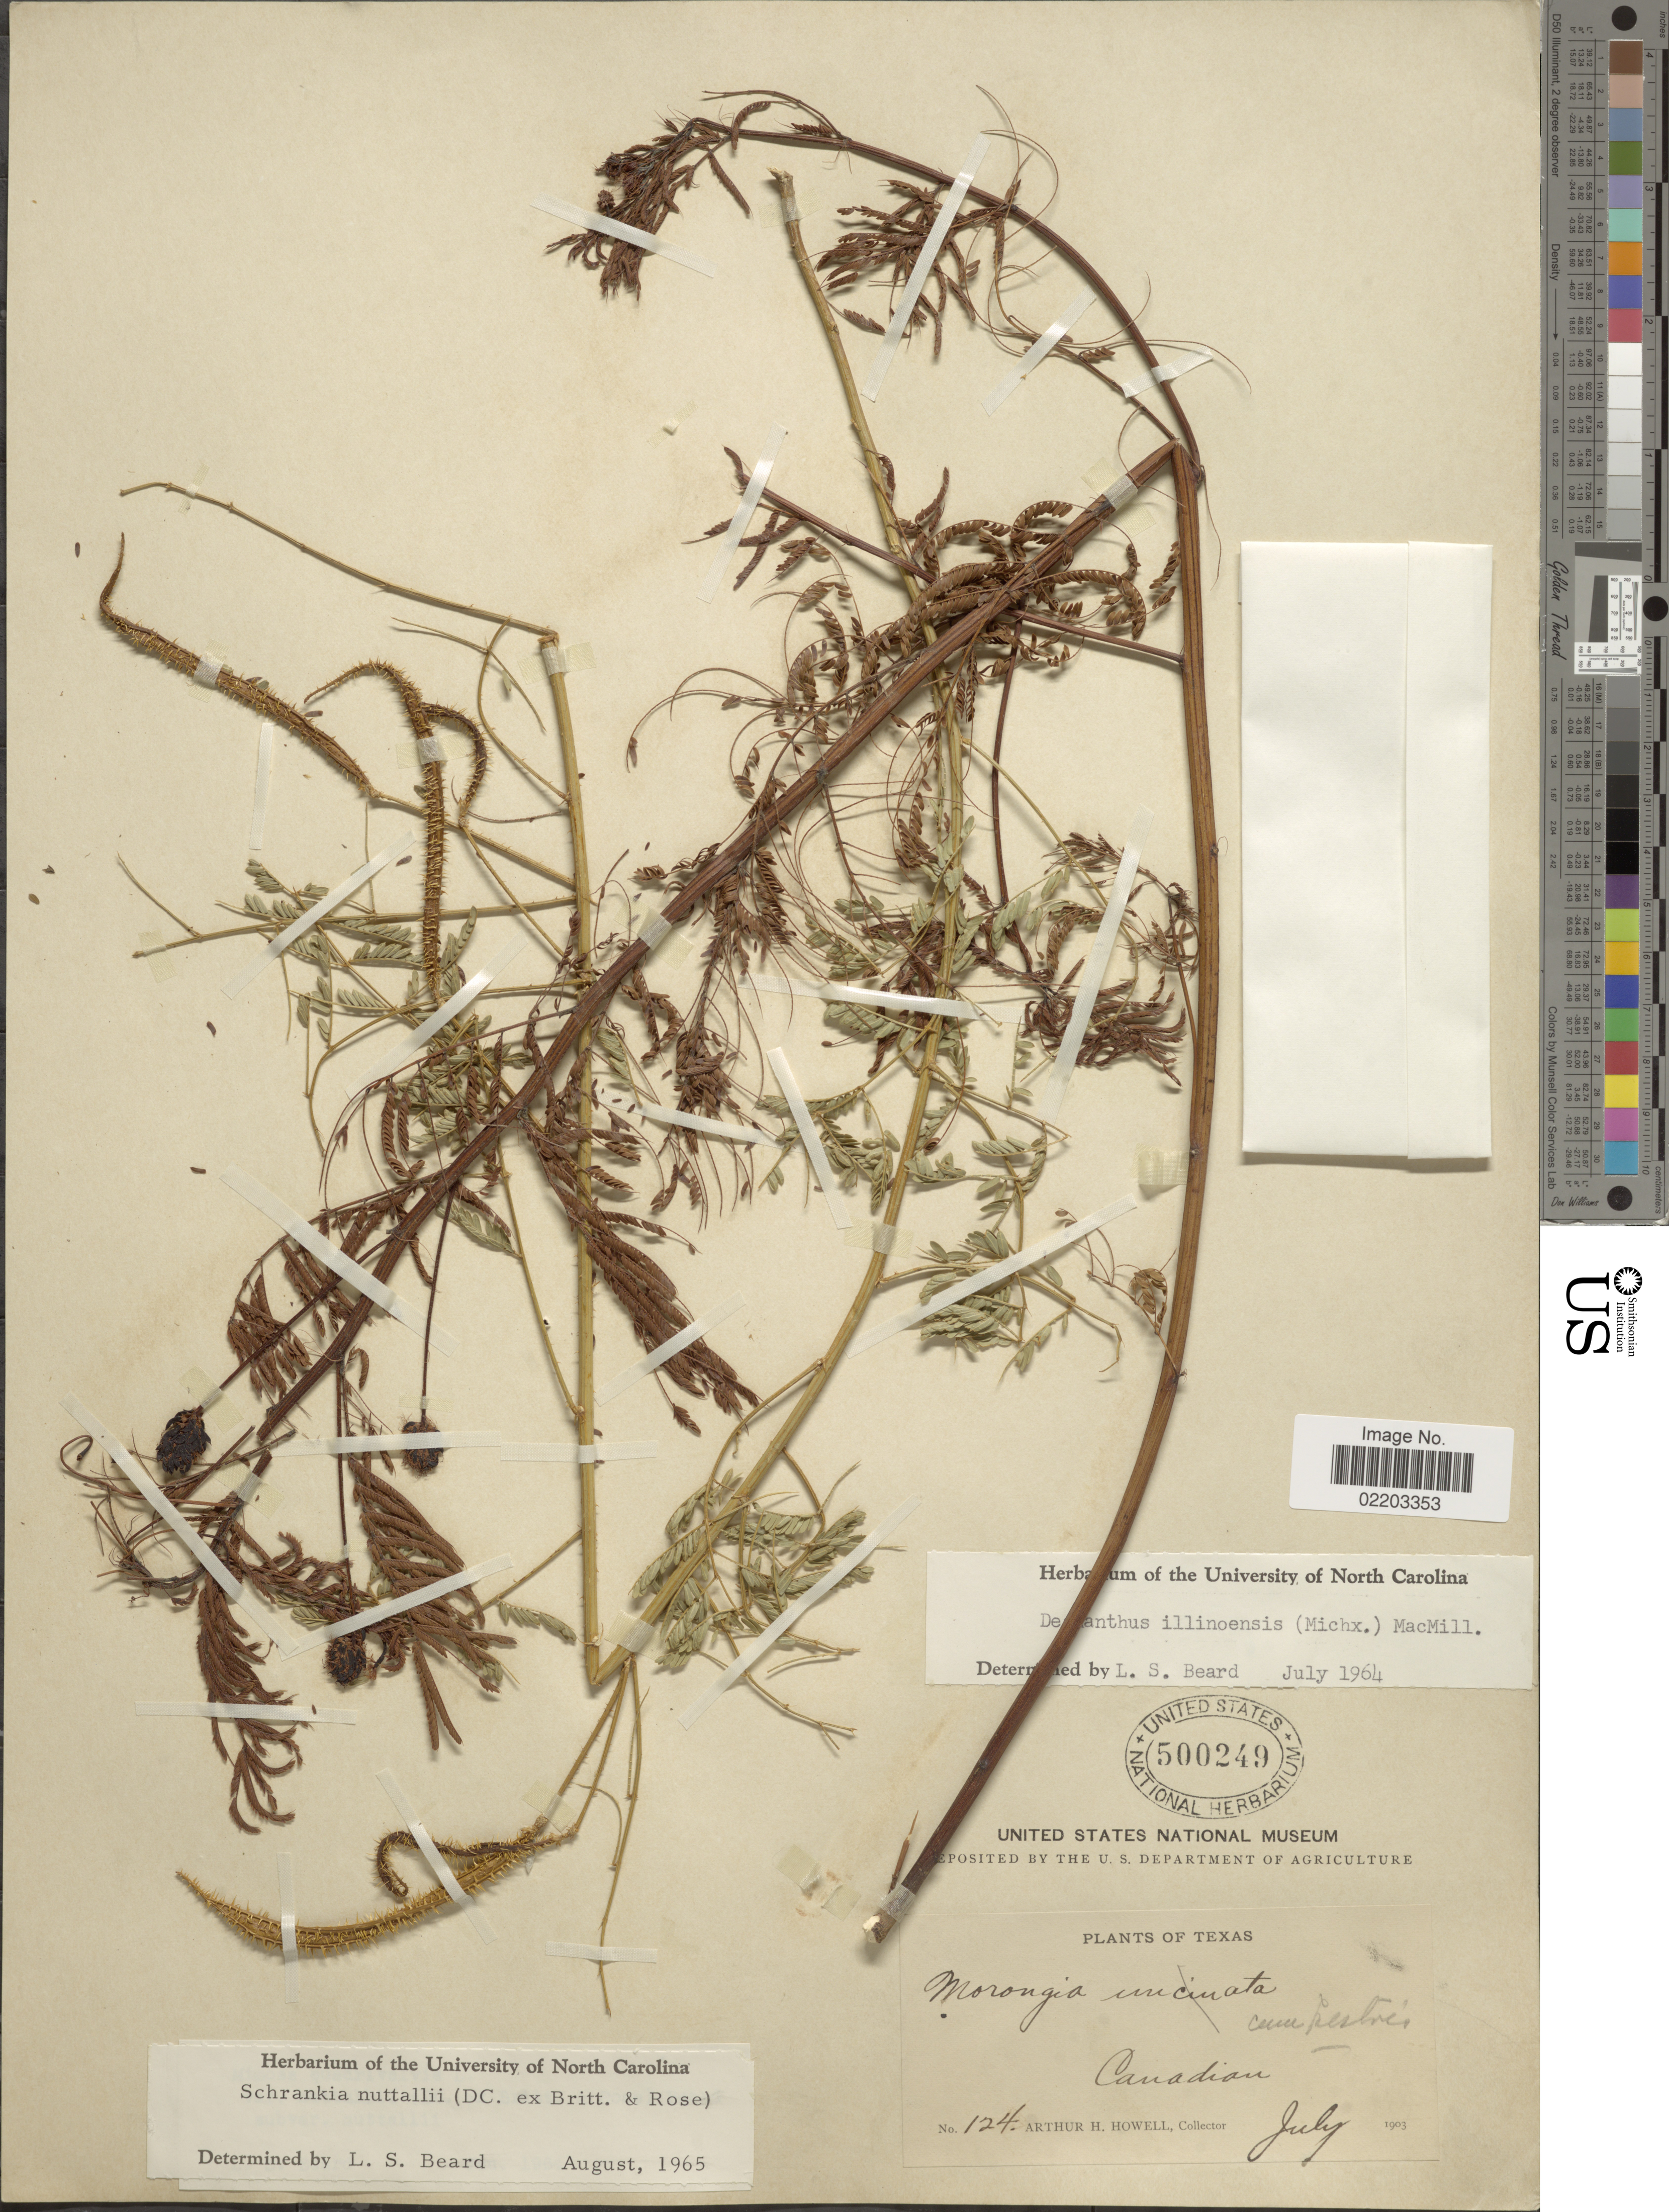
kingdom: Plantae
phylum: Tracheophyta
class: Magnoliopsida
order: Fabales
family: Fabaceae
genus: Mimosa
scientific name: Mimosa nuttallii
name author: (DC.) B.L. Turner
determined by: Strong, M. T., (US), Smithsonian Institution - National Museum of Natural History (UNITED STATES)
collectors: A. Howell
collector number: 124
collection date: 1903-07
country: United States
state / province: Texas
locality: Canadian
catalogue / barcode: US 500249